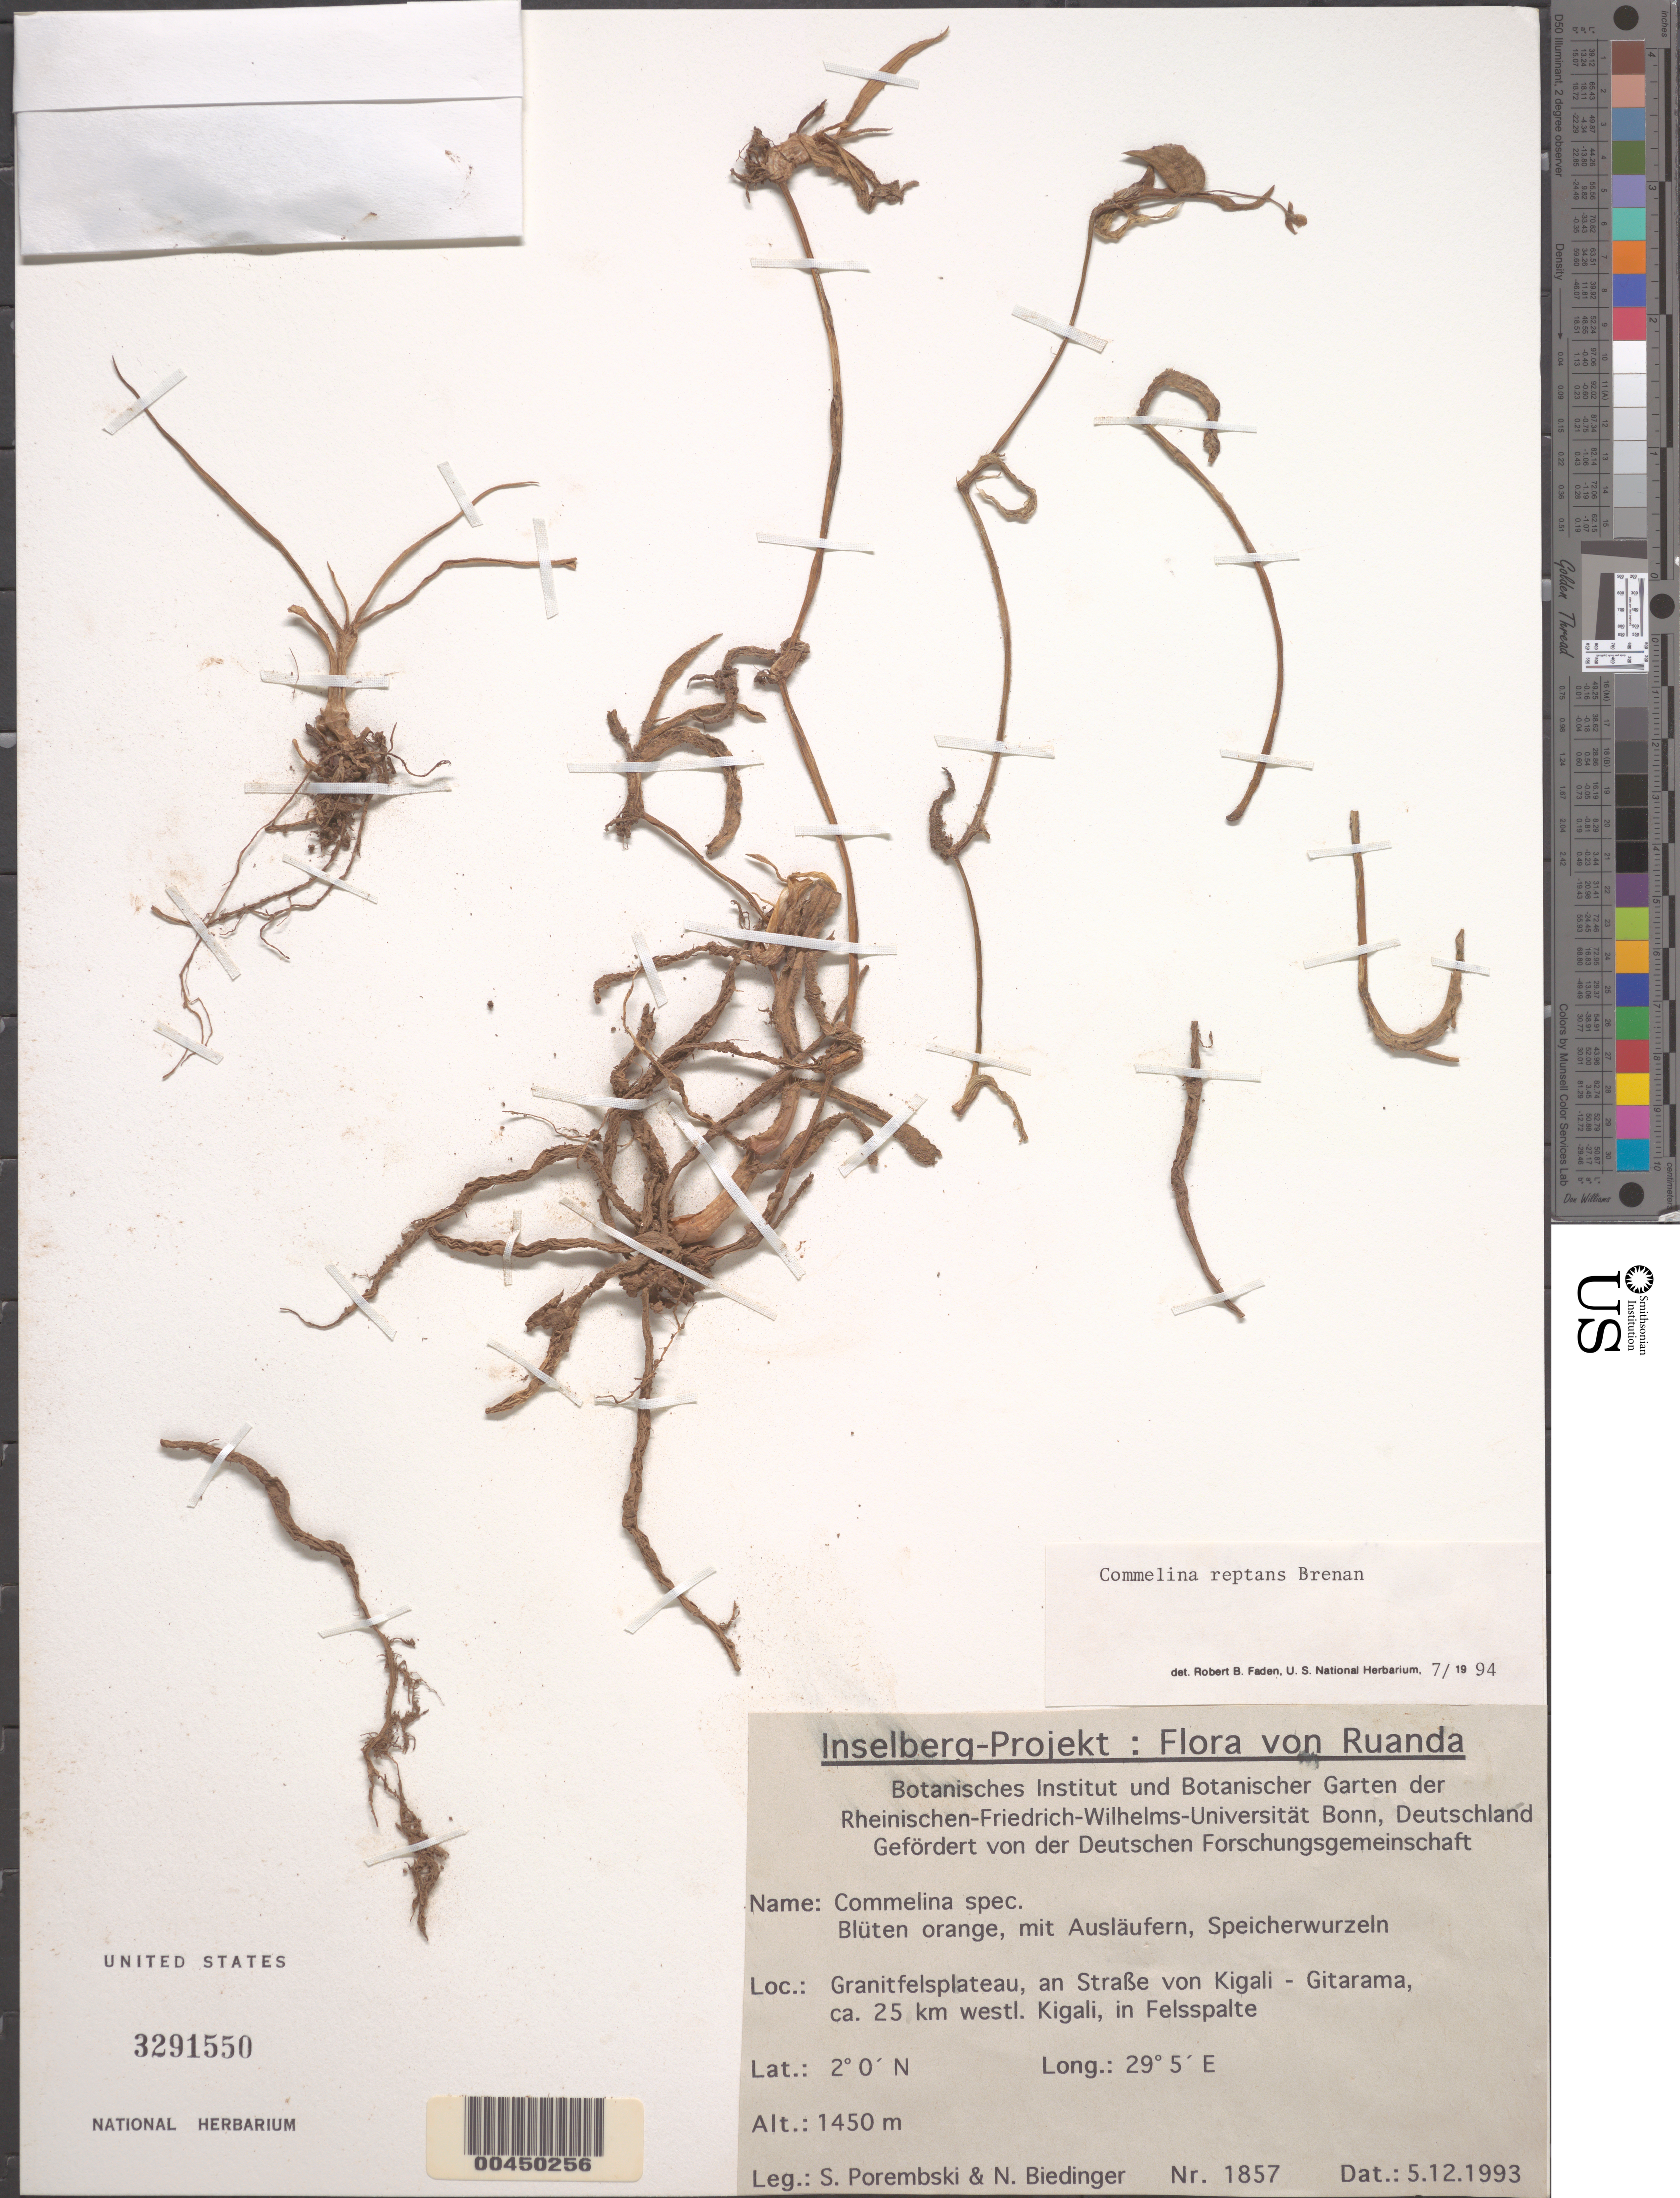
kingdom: Plantae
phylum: Tracheophyta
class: Liliopsida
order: Commelinales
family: Commelinaceae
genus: Commelina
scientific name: Commelina reptans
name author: Brenan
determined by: Faden, Robert B., (US), Smithsonian Institution - National Museum of Natural History (UNITED STATES)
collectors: S. Porembski & N. Biedinger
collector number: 1857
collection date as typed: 05 Dec 1993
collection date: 1993-12-05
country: Rwanda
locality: Road from gitarama to kigali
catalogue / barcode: US 3291550